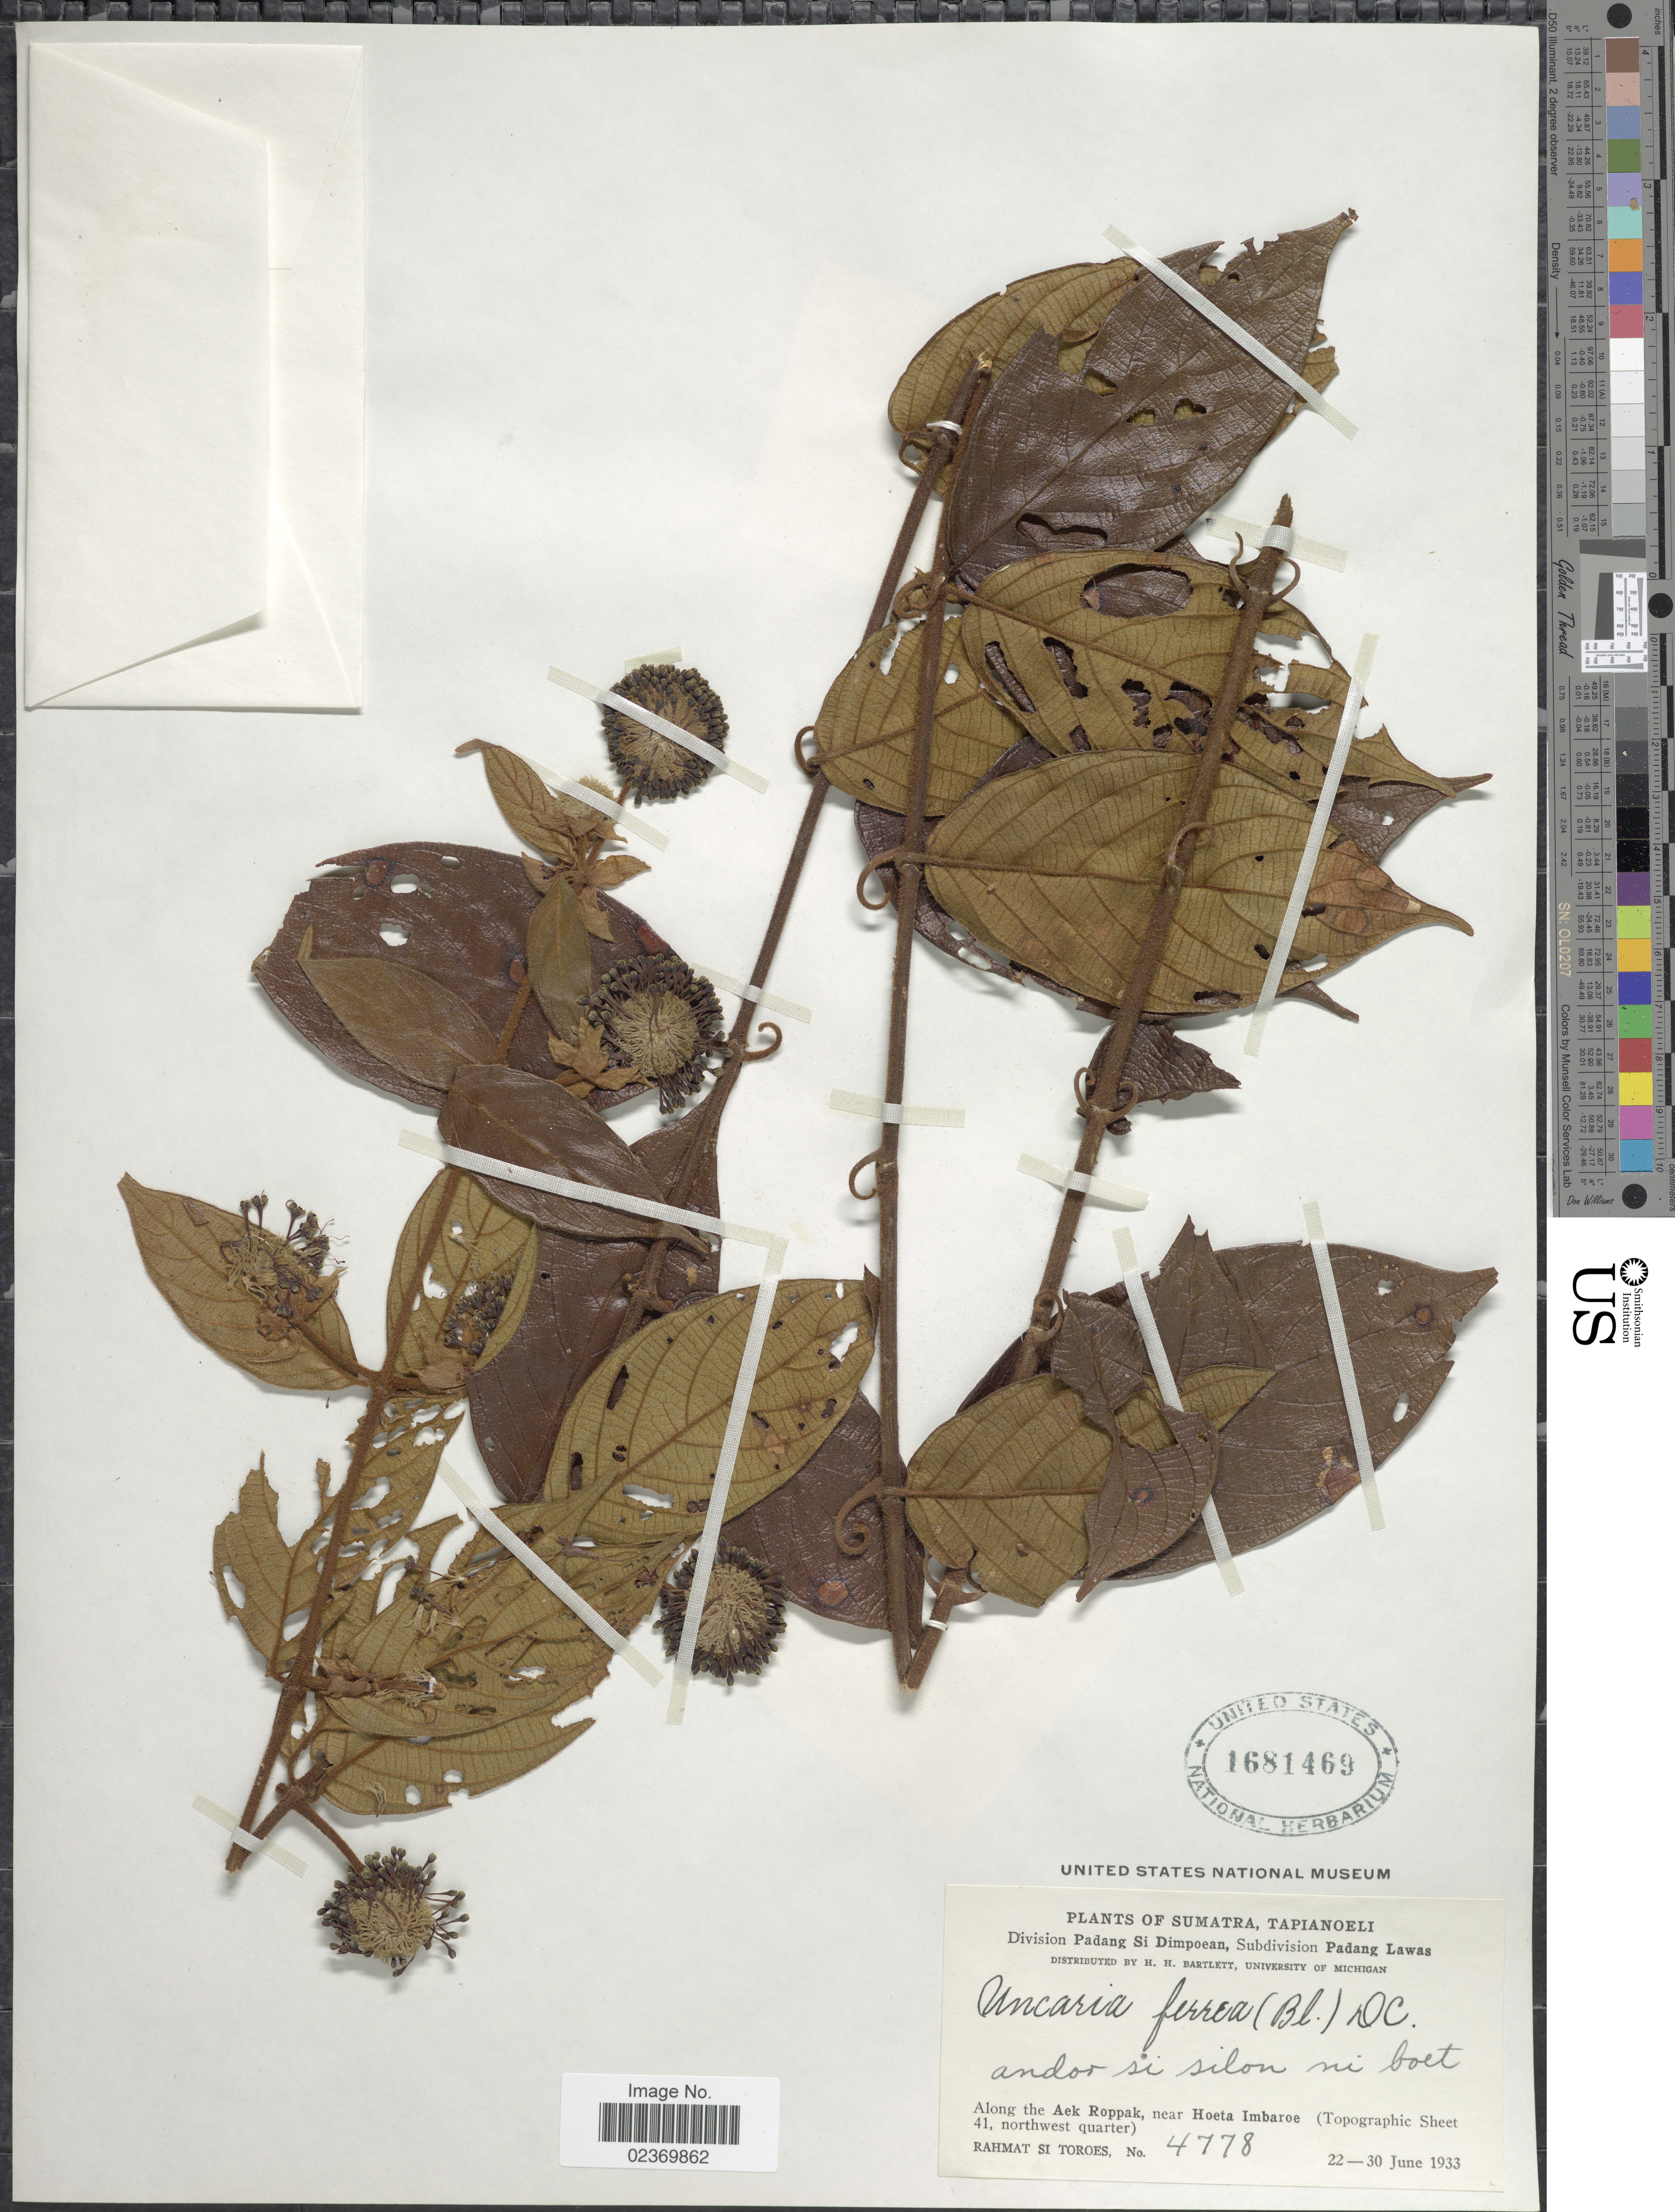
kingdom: Plantae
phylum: Tracheophyta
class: Magnoliopsida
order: Gentianales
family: Rubiaceae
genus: Uncaria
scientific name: Uncaria ferrea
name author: (Blume) DC.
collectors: Rahmat Si Boeea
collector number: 4778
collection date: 1933-06-22/1933-06-30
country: Indonesia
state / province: Sumatra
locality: Tapianoeli. Subdivision Padang Si Dimpoean, Subdivision Padang Lawas. Along the Aek Roppak, near Hoeta Imbaroe (Topographic Sheet 41, northwest quarter)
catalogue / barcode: US 1681469